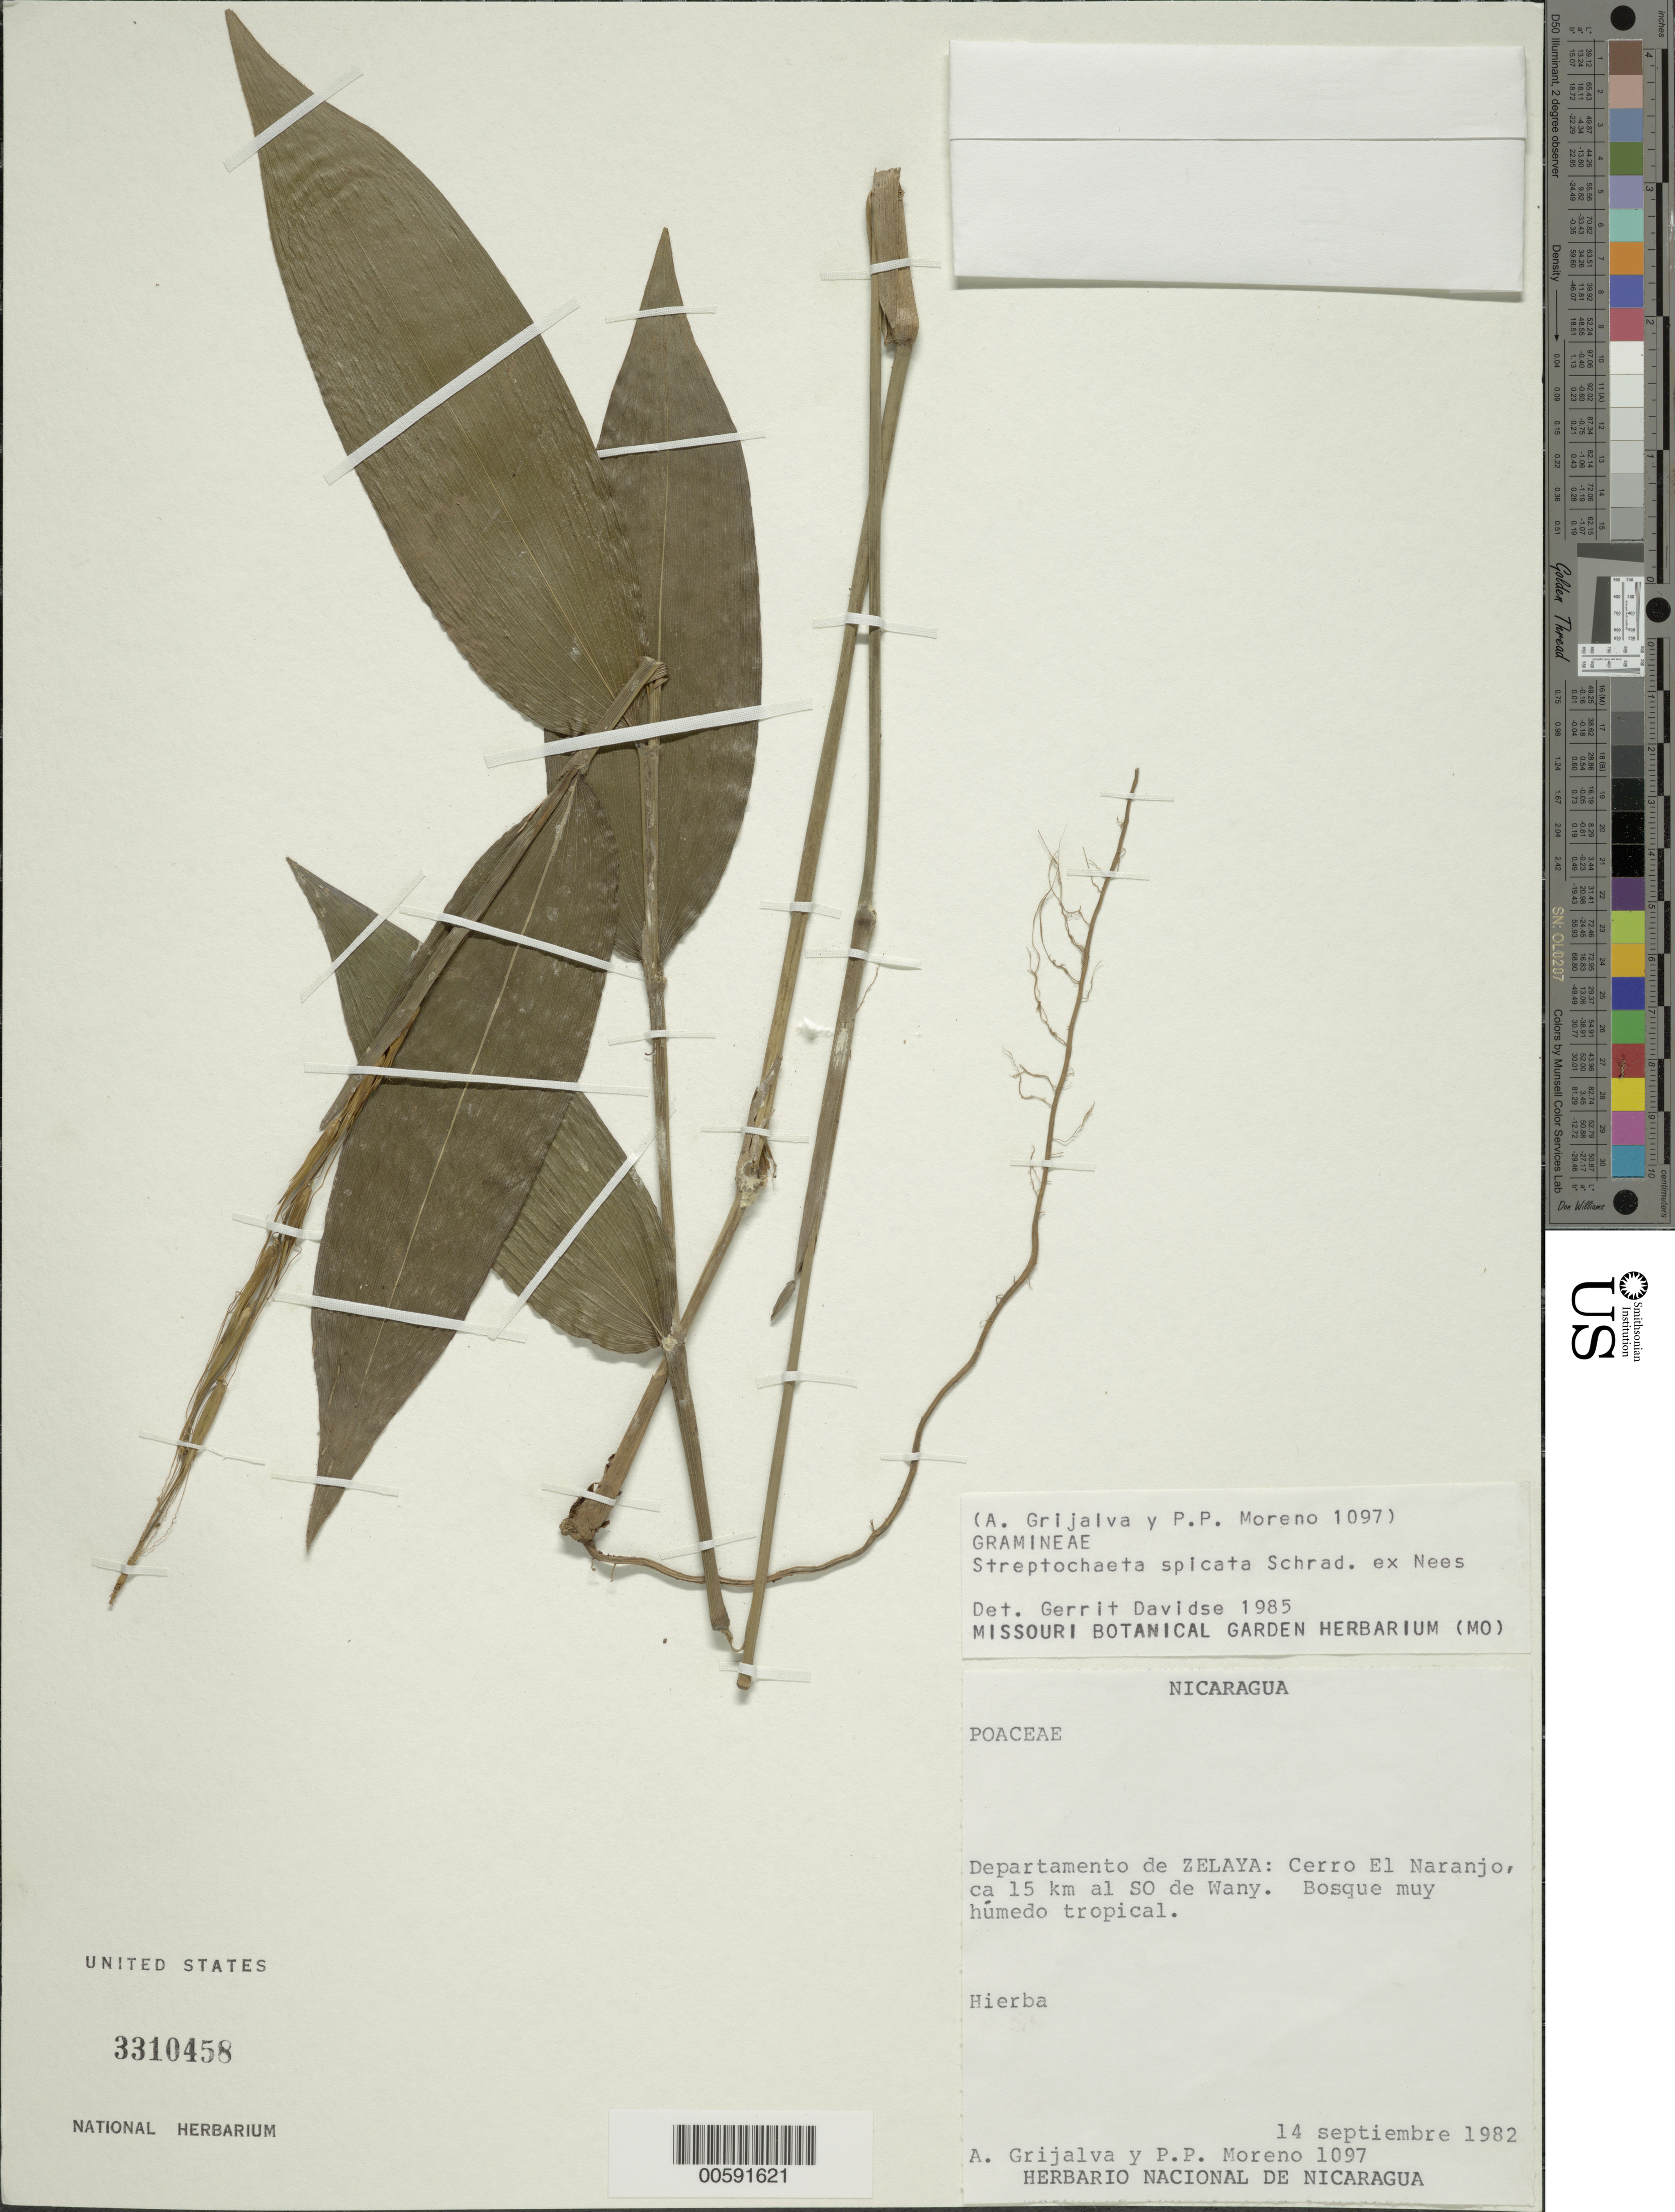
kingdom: Plantae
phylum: Tracheophyta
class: Liliopsida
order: Poales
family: Poaceae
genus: Streptochaeta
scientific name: Streptochaeta spicata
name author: Schrad. ex Nees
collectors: A. Grijalva & P. Moreno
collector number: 1097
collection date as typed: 14 Sep 1982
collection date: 1982-09-14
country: Nicaragua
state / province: Atlántico Norte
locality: Cerro el naranjo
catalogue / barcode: US 3310458